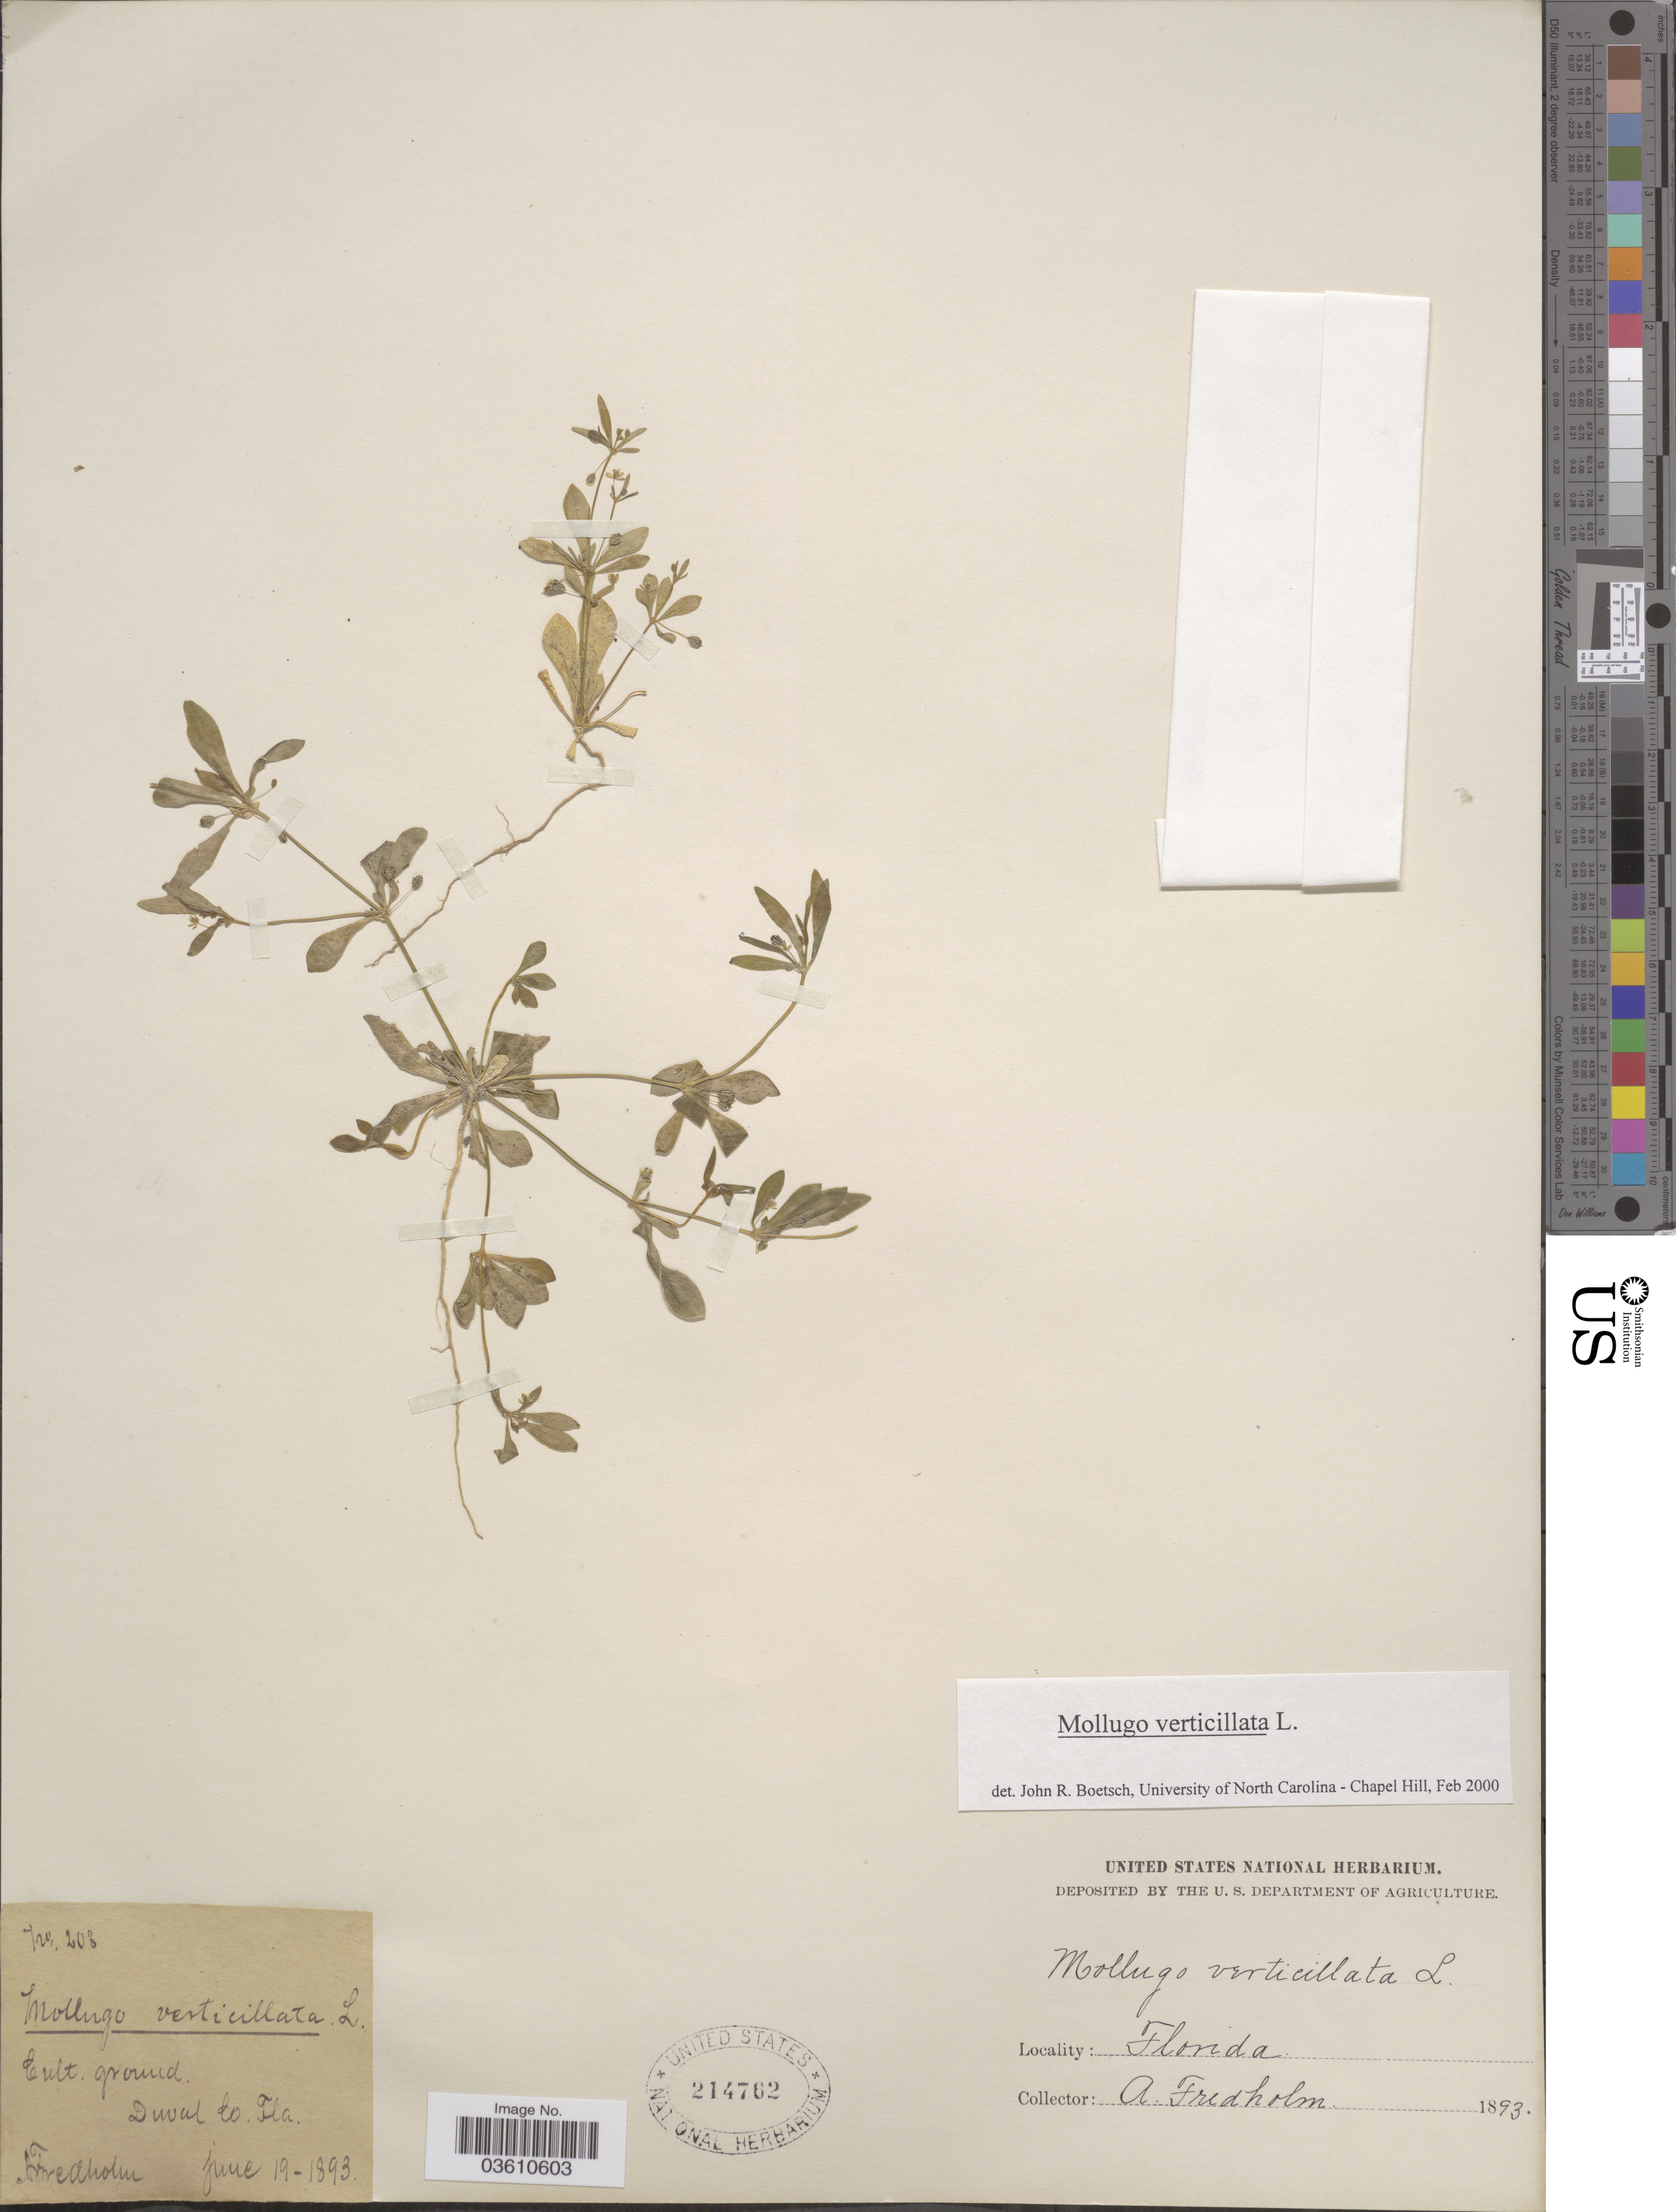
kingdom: Plantae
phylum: Tracheophyta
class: Magnoliopsida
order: Caryophyllales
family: Molluginaceae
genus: Mollugo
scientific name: Mollugo verticillata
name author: L.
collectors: A. Fredholm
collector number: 208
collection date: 1893-06-19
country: United States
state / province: Florida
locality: Duval Co.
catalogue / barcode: US 214762